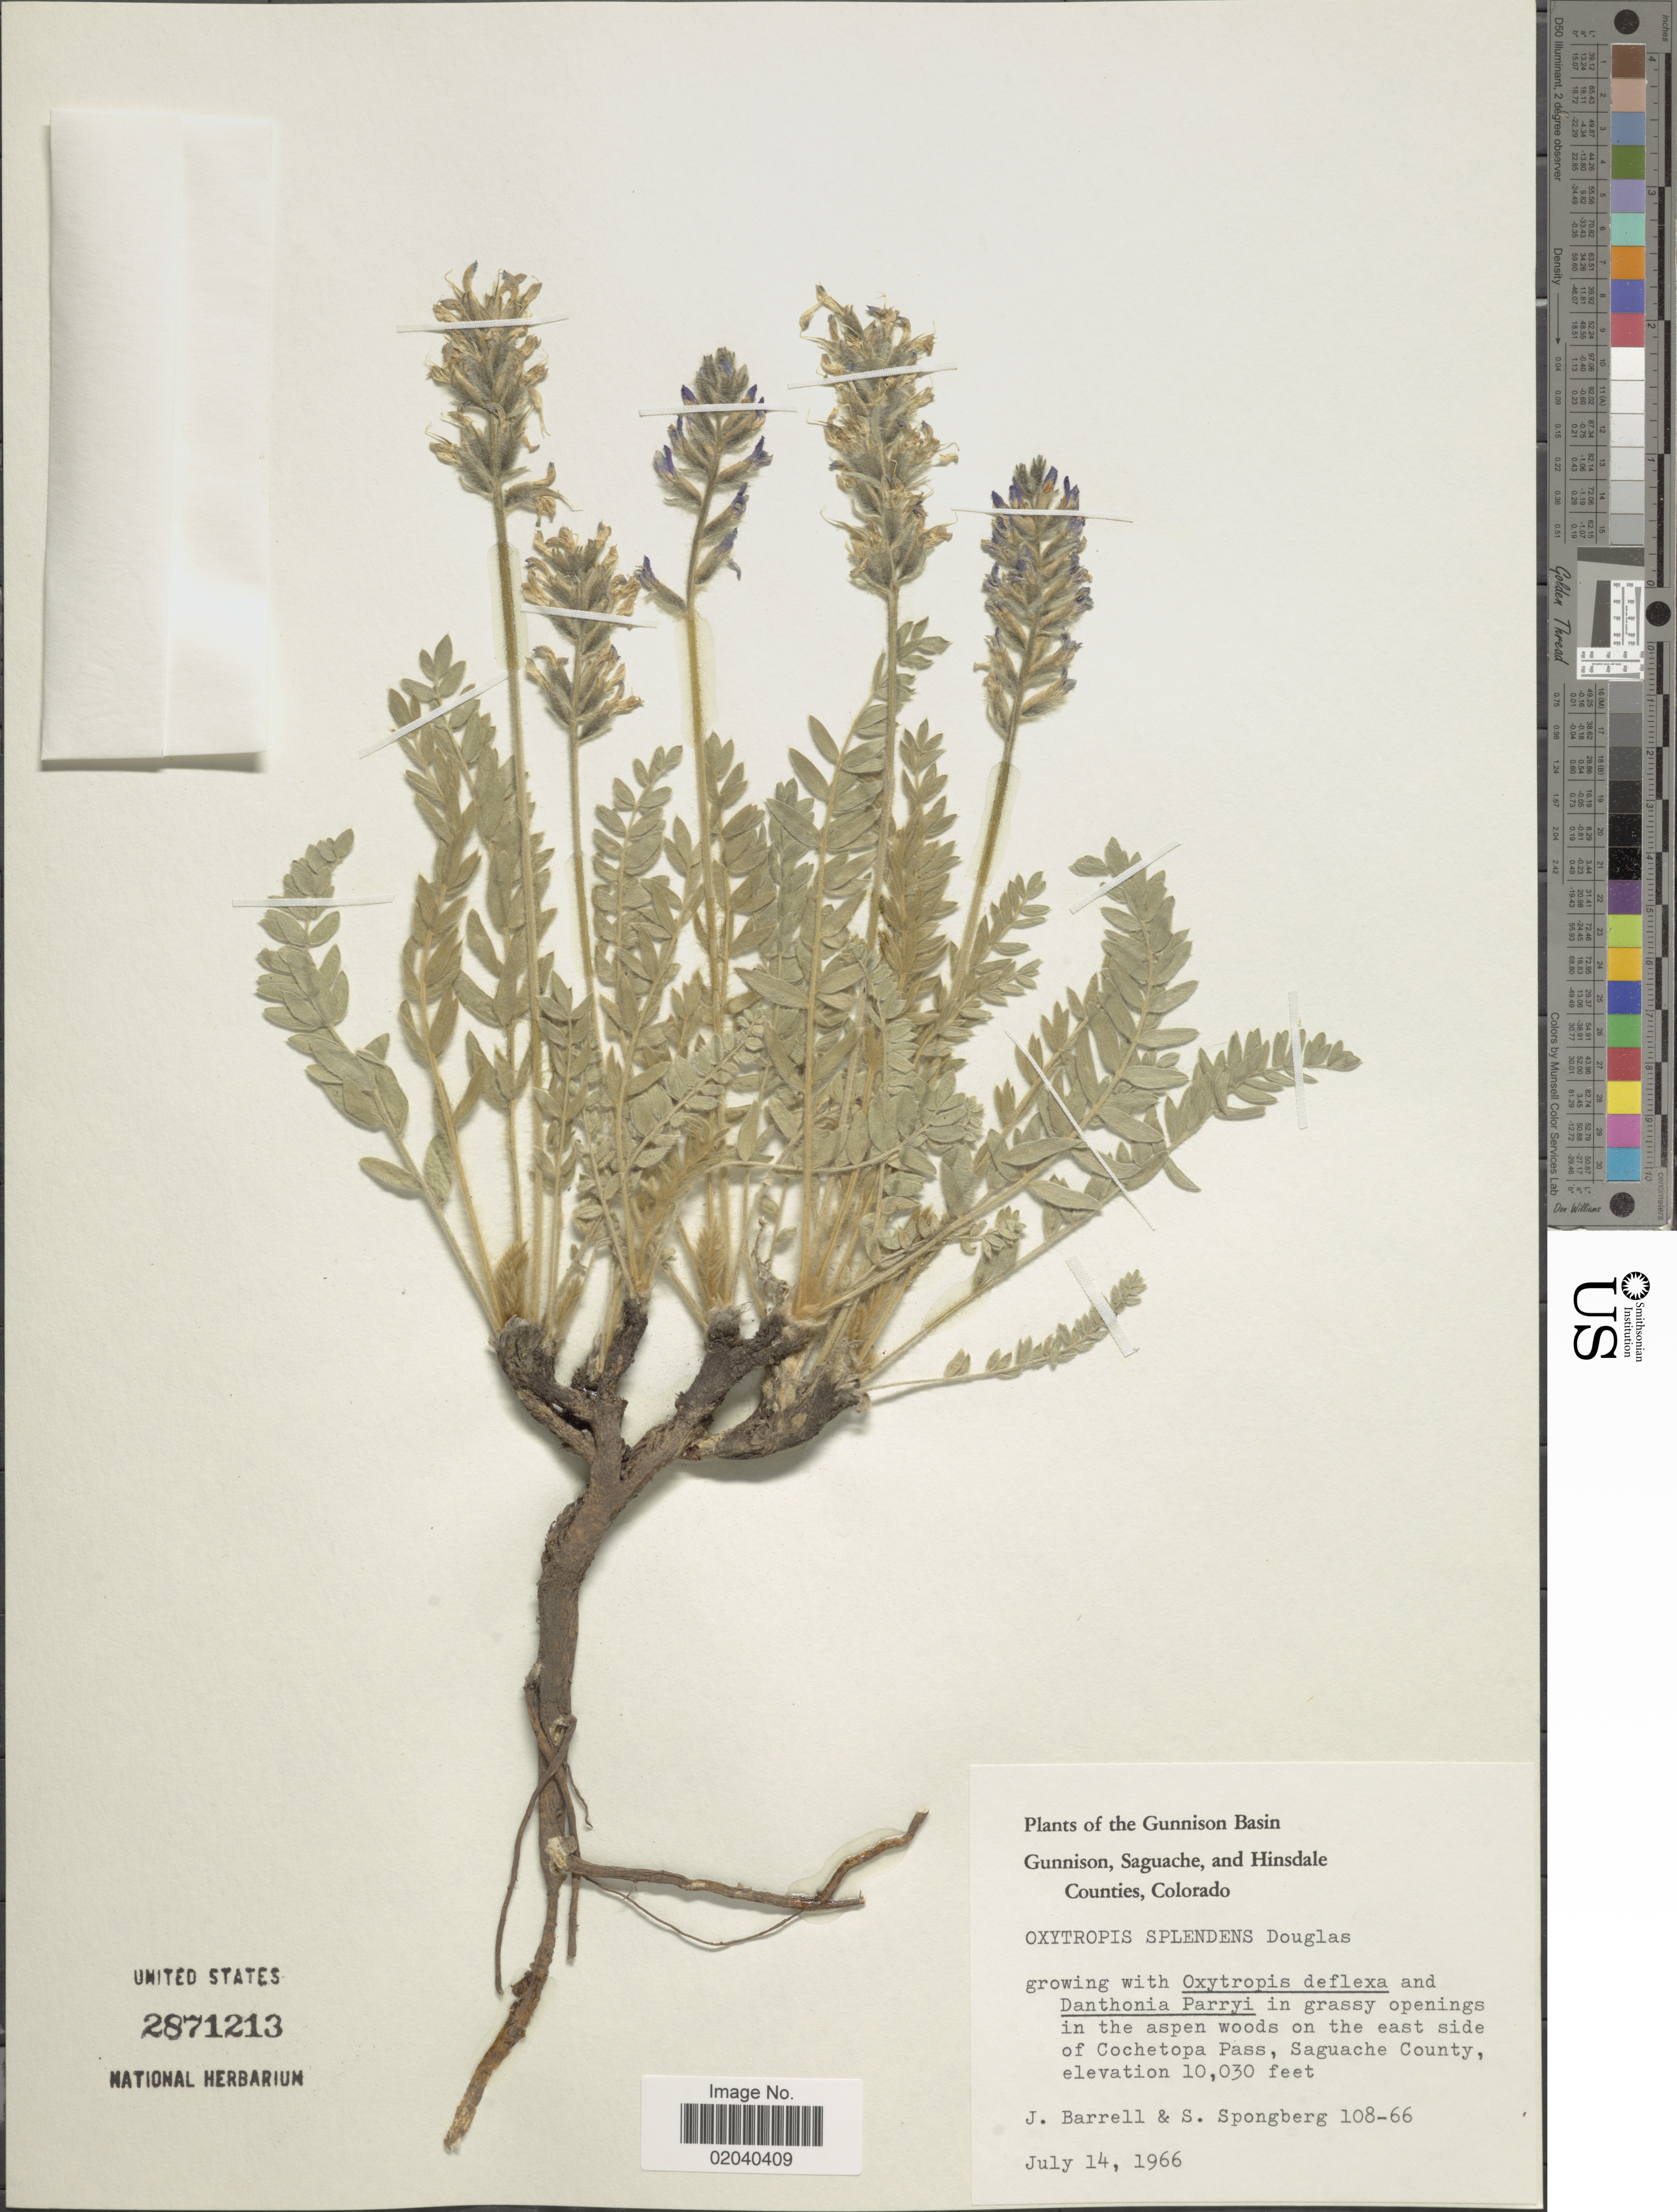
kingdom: Plantae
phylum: Tracheophyta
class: Magnoliopsida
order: Fabales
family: Fabaceae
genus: Oxytropis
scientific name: Oxytropis splendens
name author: Douglas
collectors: J. Barrell & S. A.Spongberg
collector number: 108-66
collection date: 1966-07-14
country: United States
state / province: Colorado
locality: Gunnison Basin. in grassy openings in the aspen woods on the east side of Cochetopa Pass, Saguache County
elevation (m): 3057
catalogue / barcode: US 2871213